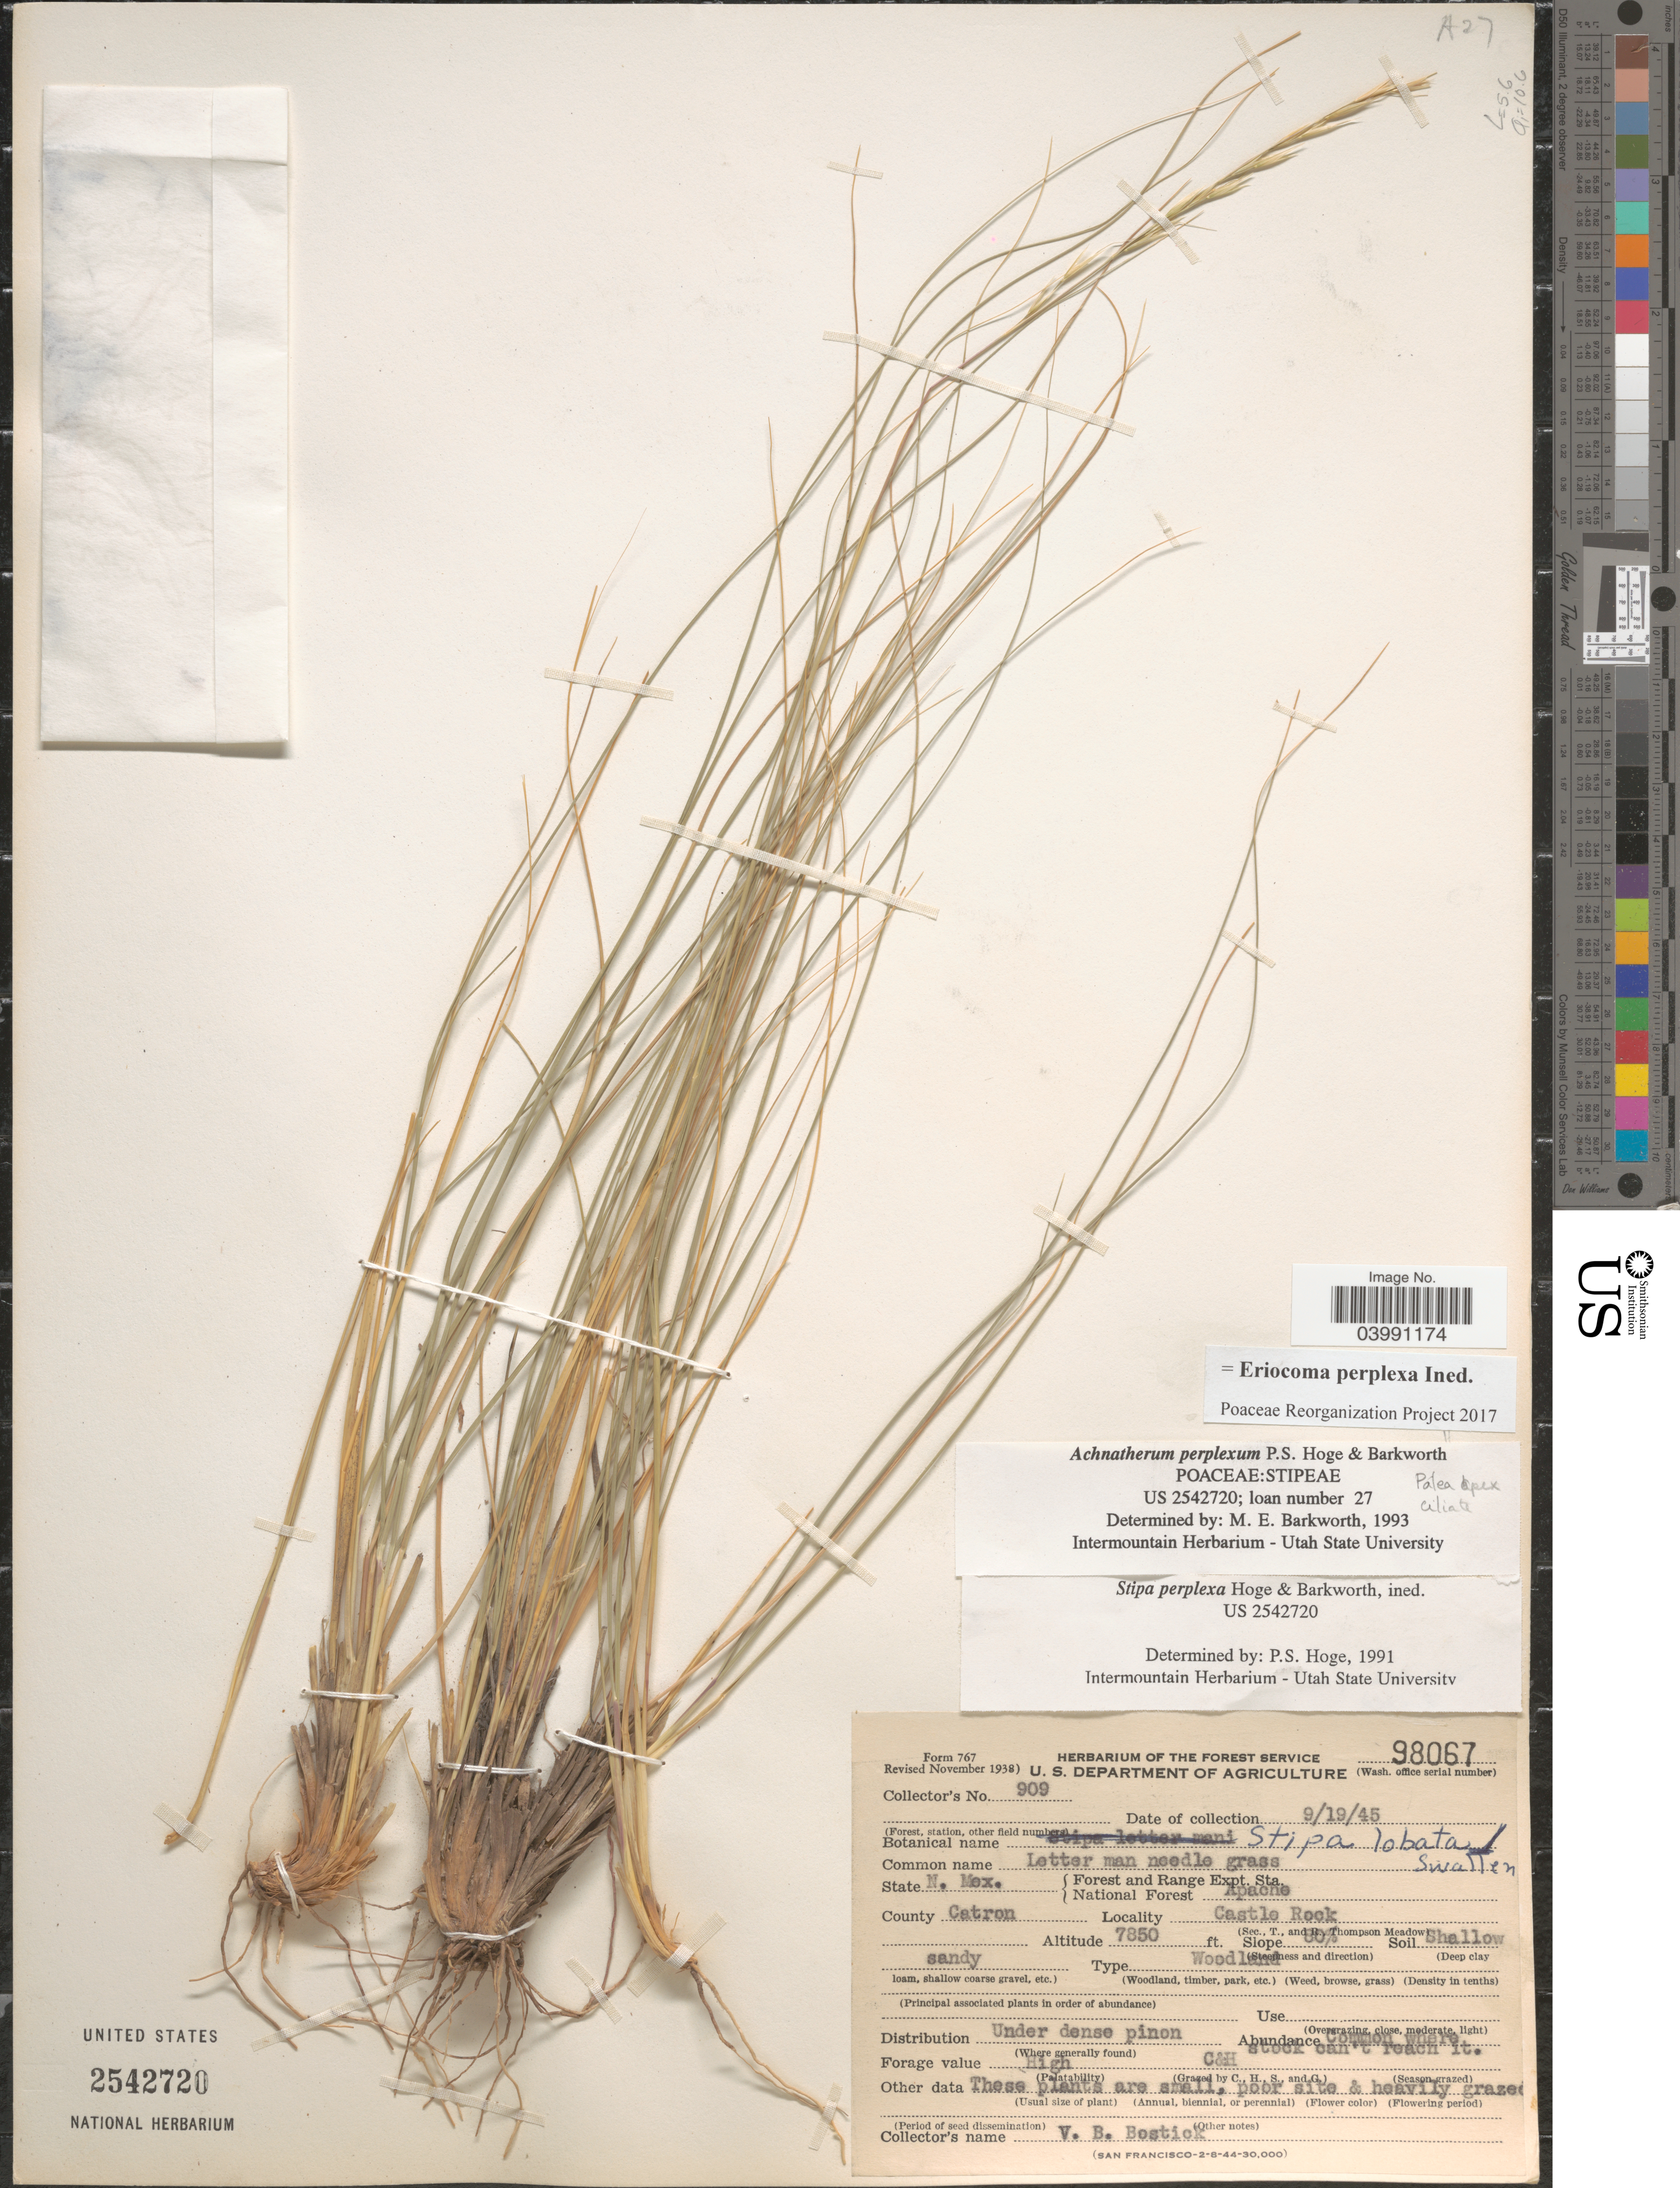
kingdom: Plantae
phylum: Tracheophyta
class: Liliopsida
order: Poales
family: Poaceae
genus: Eriocoma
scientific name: Eriocoma perplexa ined.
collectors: V. Bostick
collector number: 909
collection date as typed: Transcribed d/m/y: 19/9/45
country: United States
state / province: New Mexico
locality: N. Mex. Forest and Range Expt. Sta. National Forest Apache. County Catron. Castle Rock.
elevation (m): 2393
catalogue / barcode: US 2542720